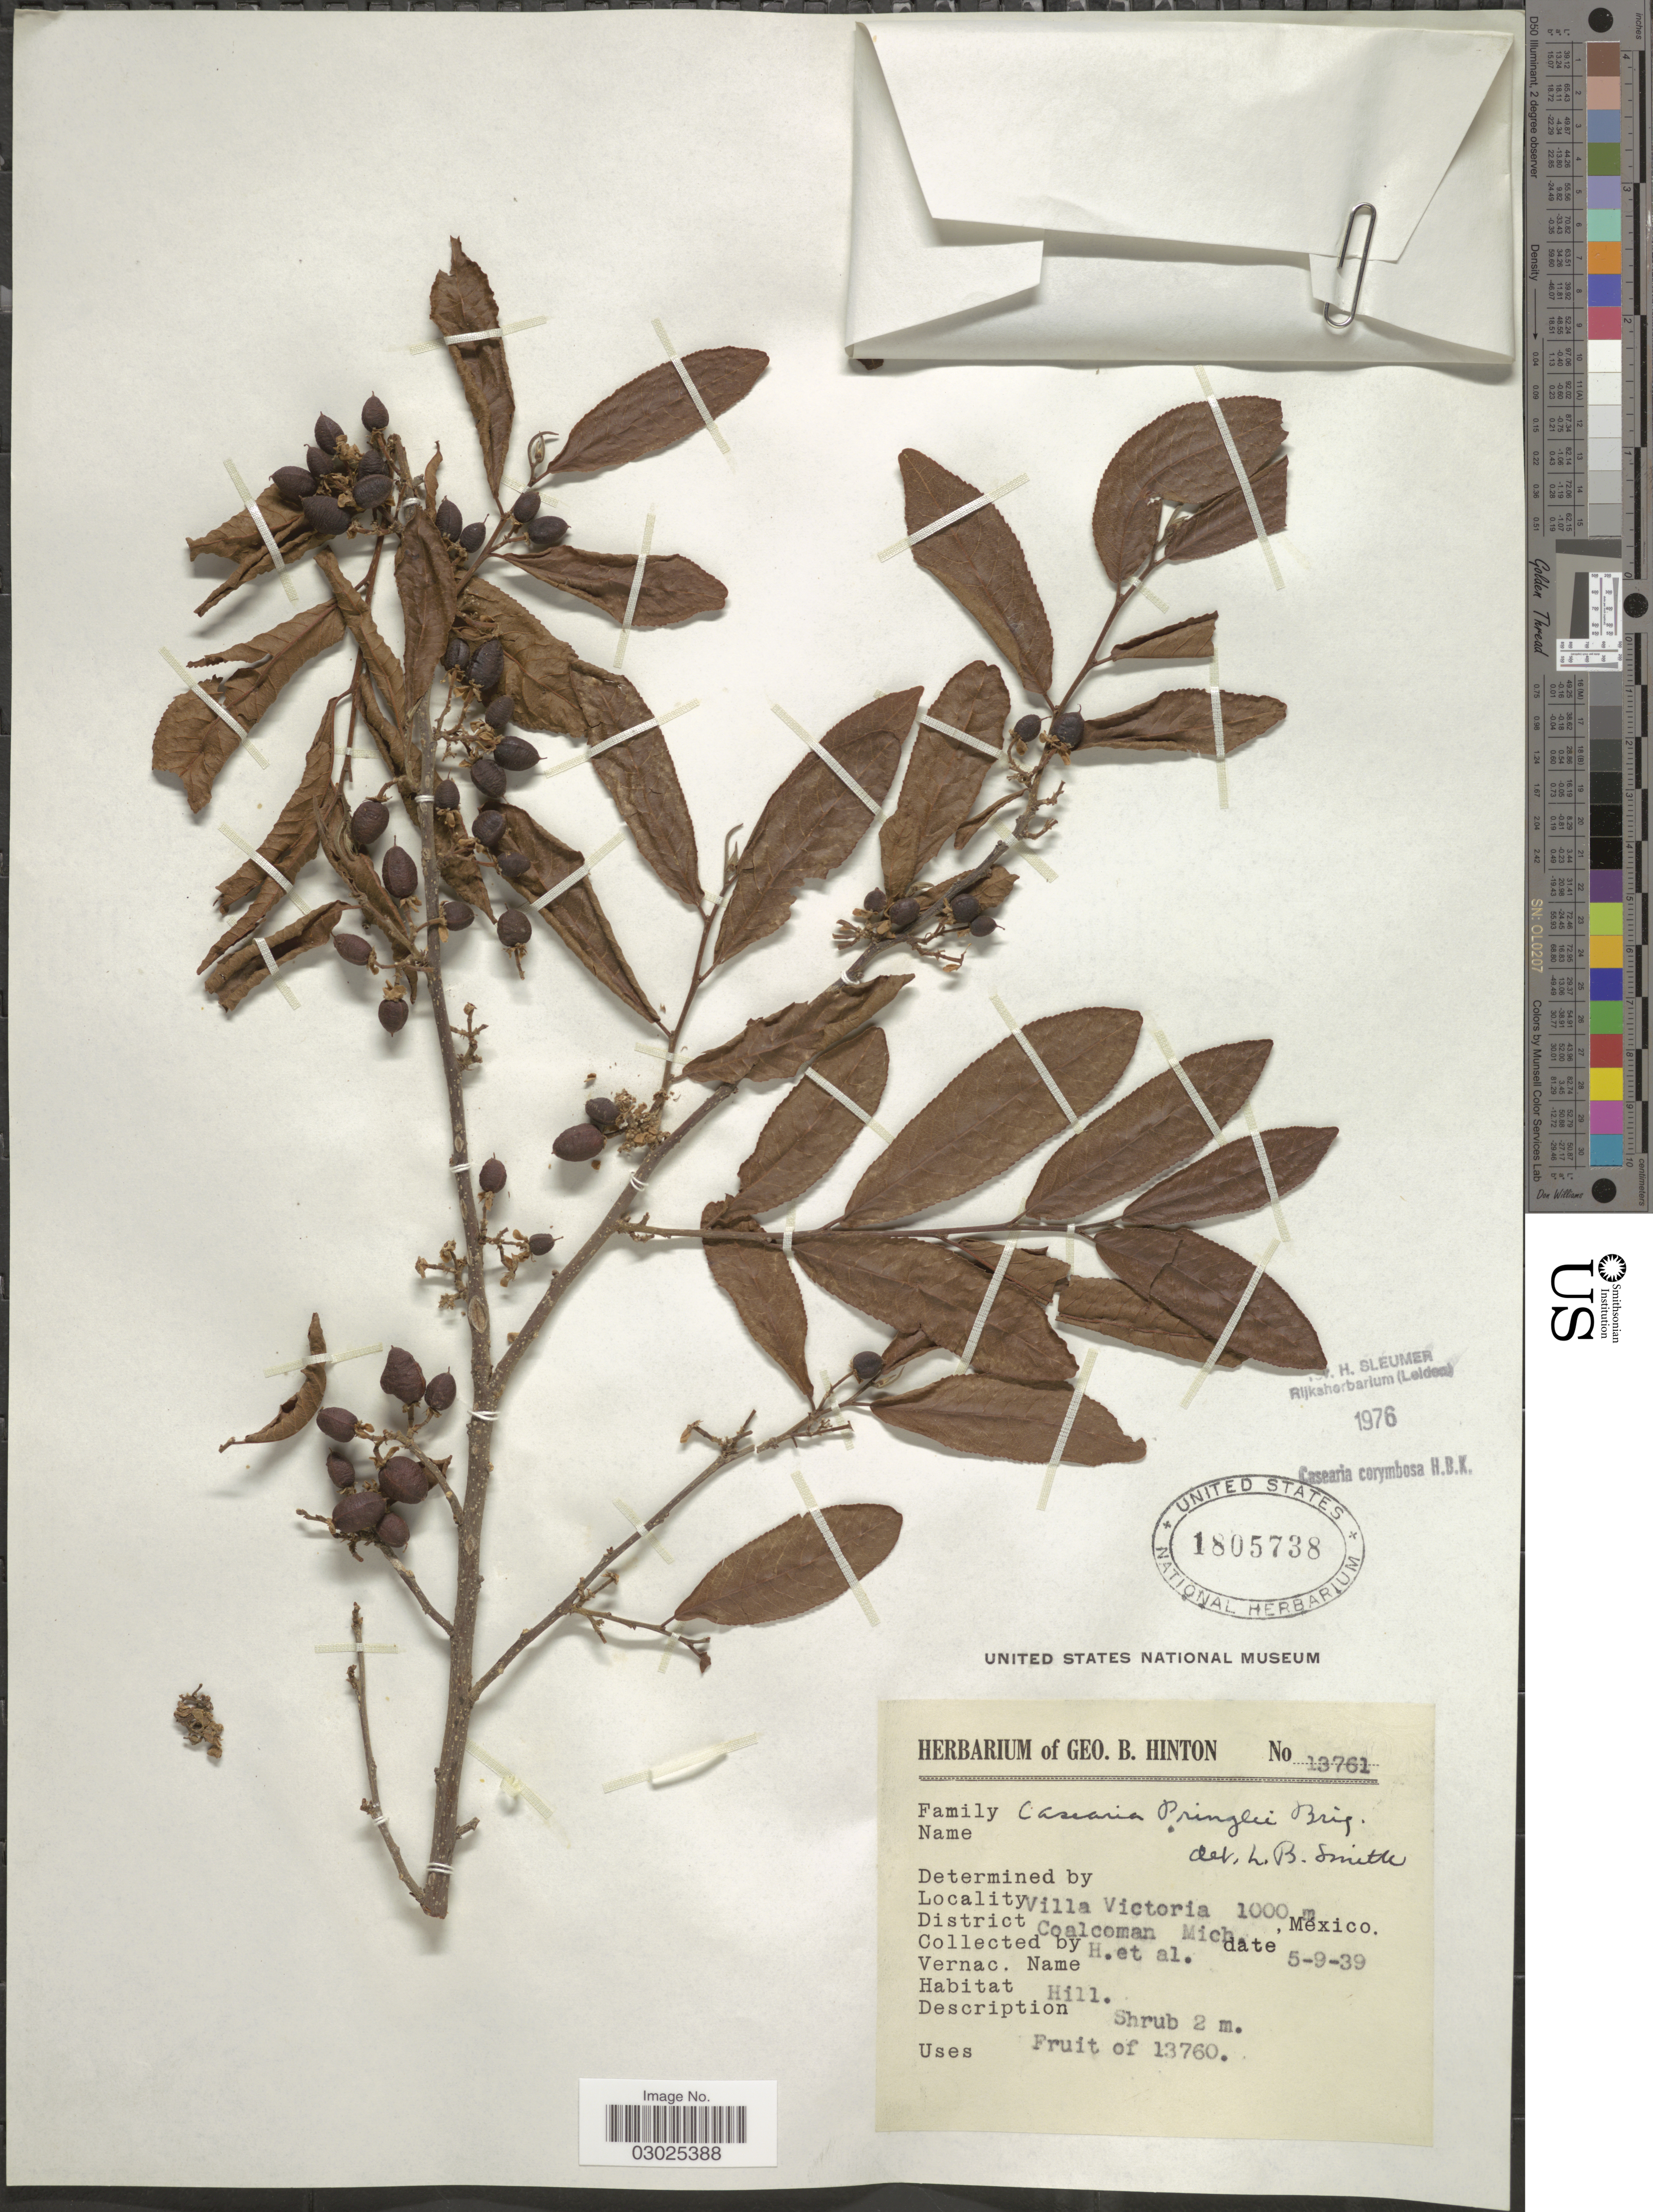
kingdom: Plantae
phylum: Tracheophyta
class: Magnoliopsida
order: Malpighiales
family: Salicaceae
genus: Casearia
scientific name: Casearia corymbosa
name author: Kunth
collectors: G. B. Hinton & et al.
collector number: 13761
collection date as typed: Transcribed d/m/y: 5/9/39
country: Mexico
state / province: Michoacán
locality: Villa Victoria. District Coalcoman.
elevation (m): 1000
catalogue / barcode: US 1805738